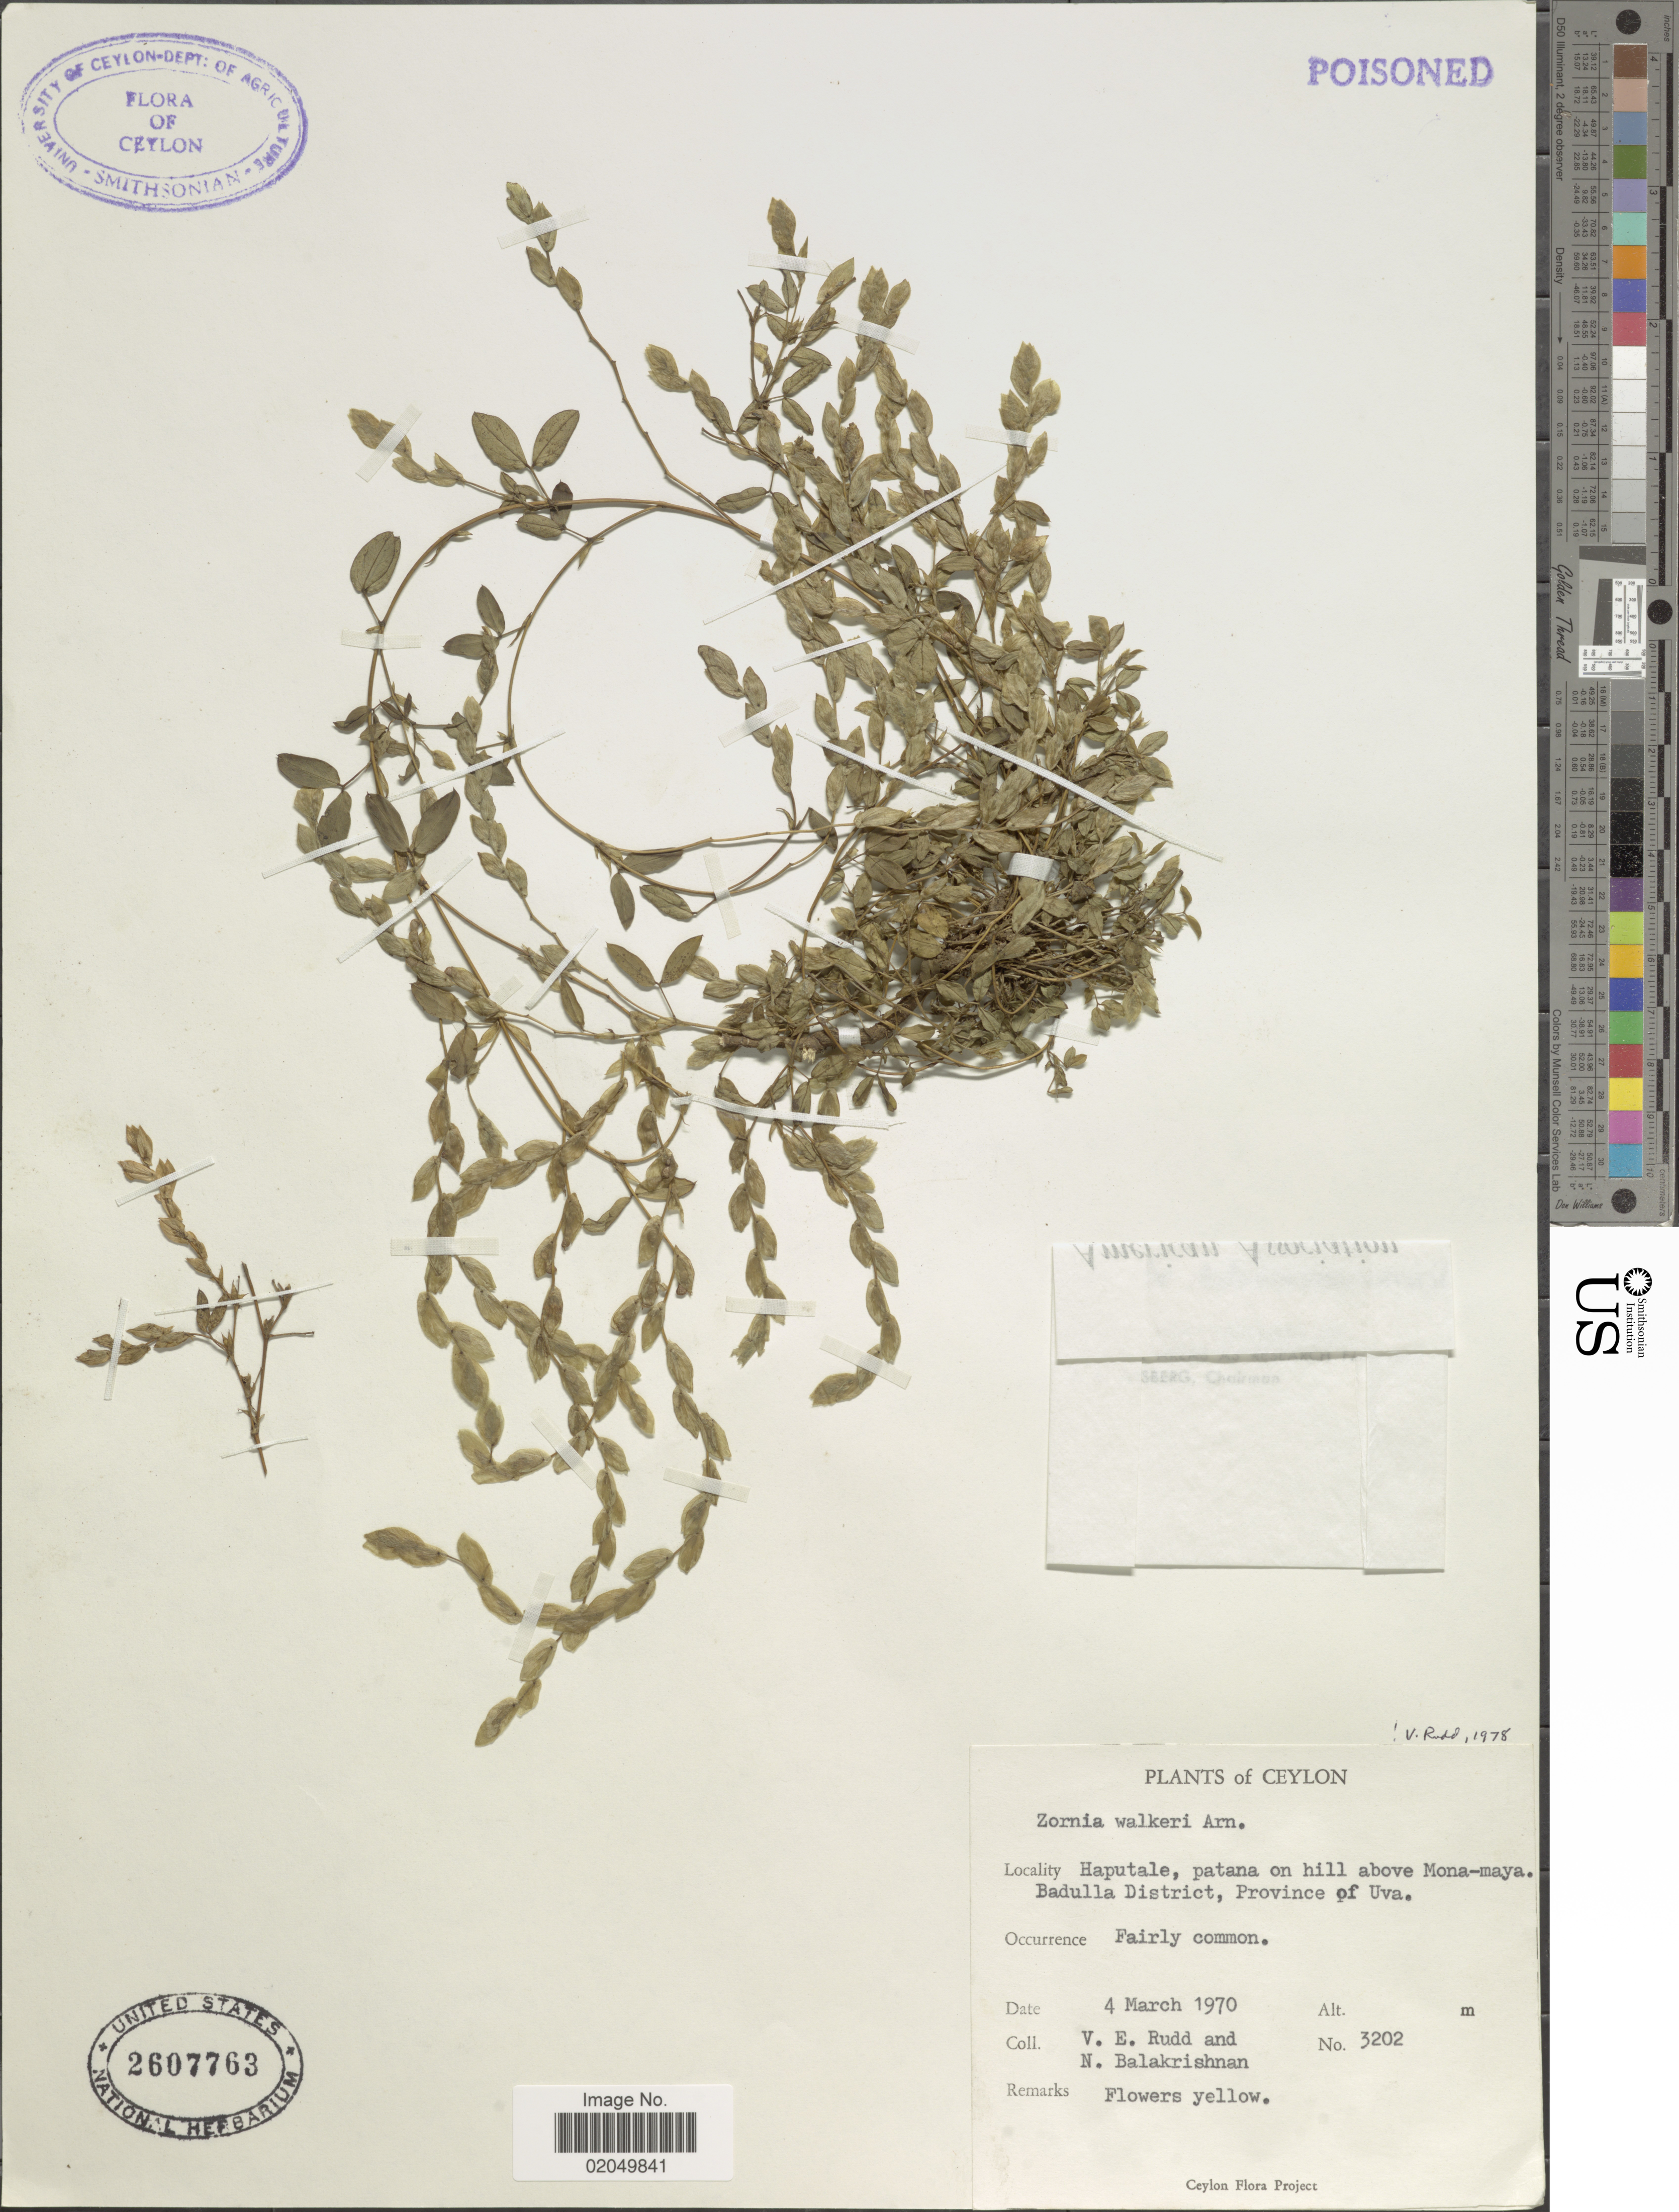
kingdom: Plantae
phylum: Tracheophyta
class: Magnoliopsida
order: Fabales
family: Fabaceae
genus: Zornia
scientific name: Zornia walkeri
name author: Arn.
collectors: V. E. Rudd & N. Balakrishnan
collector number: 3202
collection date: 1970-03-04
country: Sri Lanka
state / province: Uva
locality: Ceylon, Haputale, patana on hill above Mona-maya, Badulla District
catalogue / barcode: US 2607763